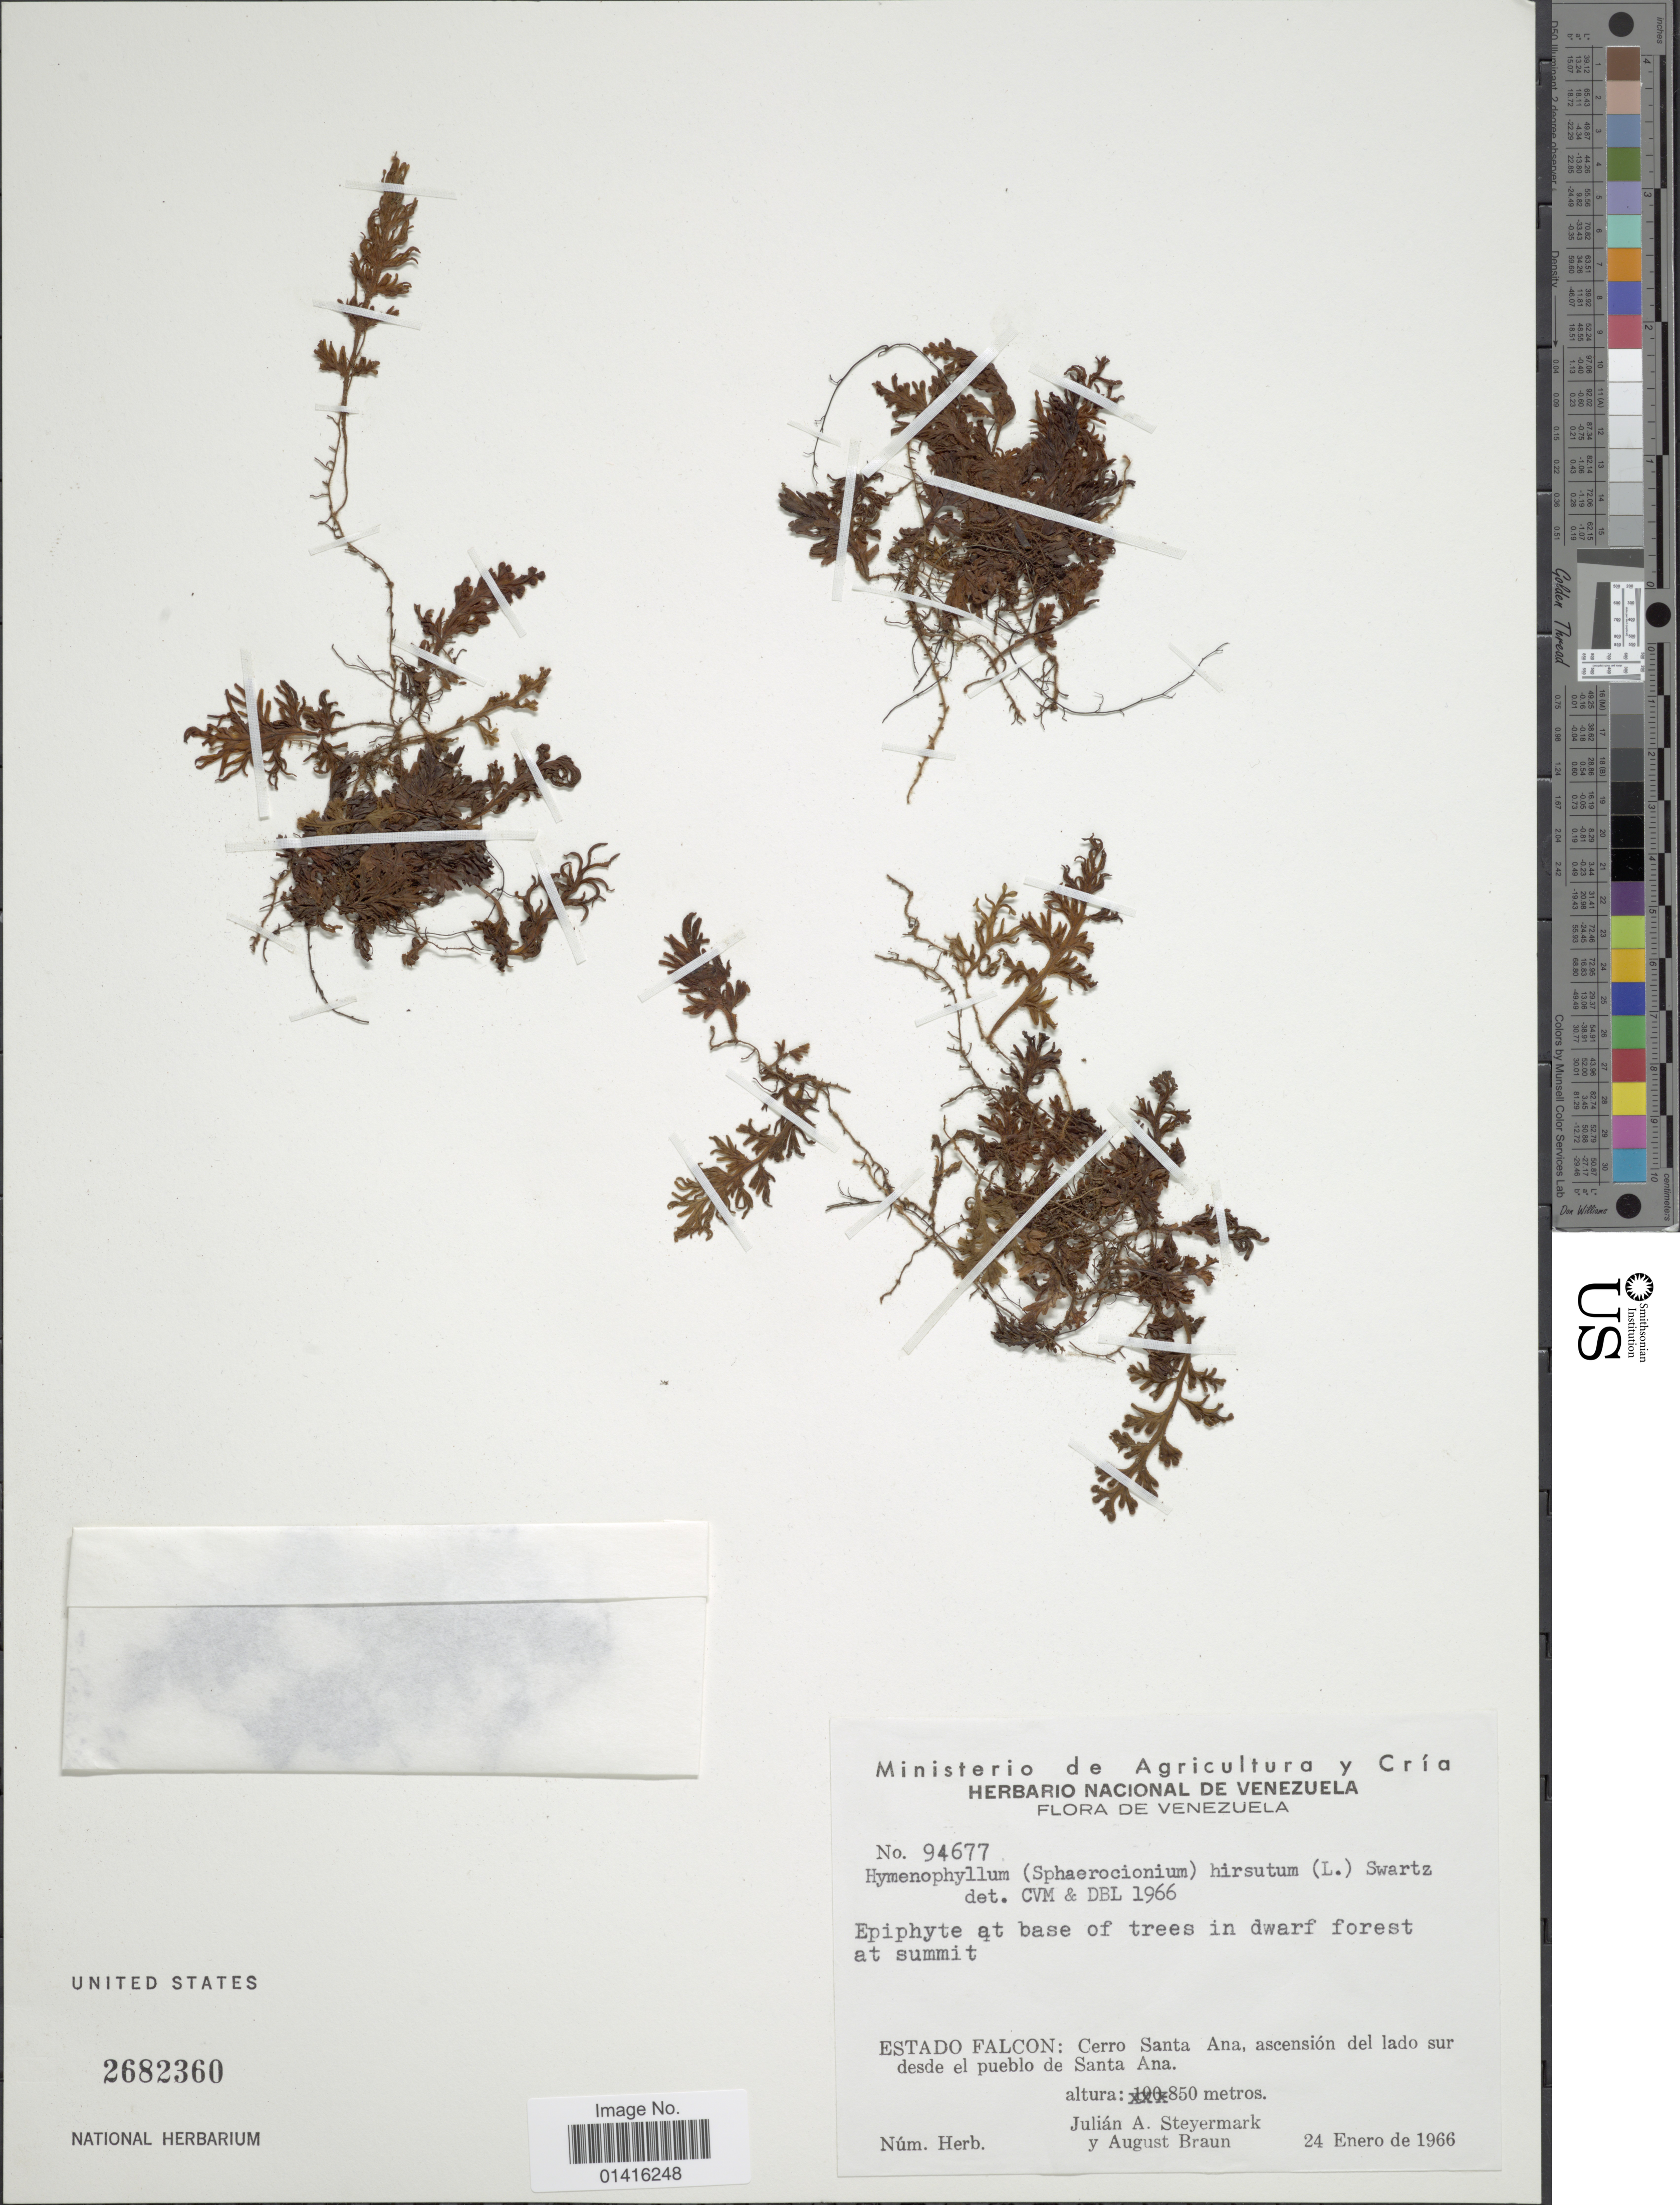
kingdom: Plantae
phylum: Tracheophyta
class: Polypodiopsida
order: Hymenophyllales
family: Hymenophyllaceae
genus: Hymenophyllum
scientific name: Hymenophyllum hirsutum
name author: (L.) Sw.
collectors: J. Steyermark & A. Braun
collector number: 94677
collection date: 1966-01-24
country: Venezuela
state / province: Falcón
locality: Cerro Santa Ana, ascensión del lado sur desde el pueblo de Santa Ana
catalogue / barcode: US 2682360